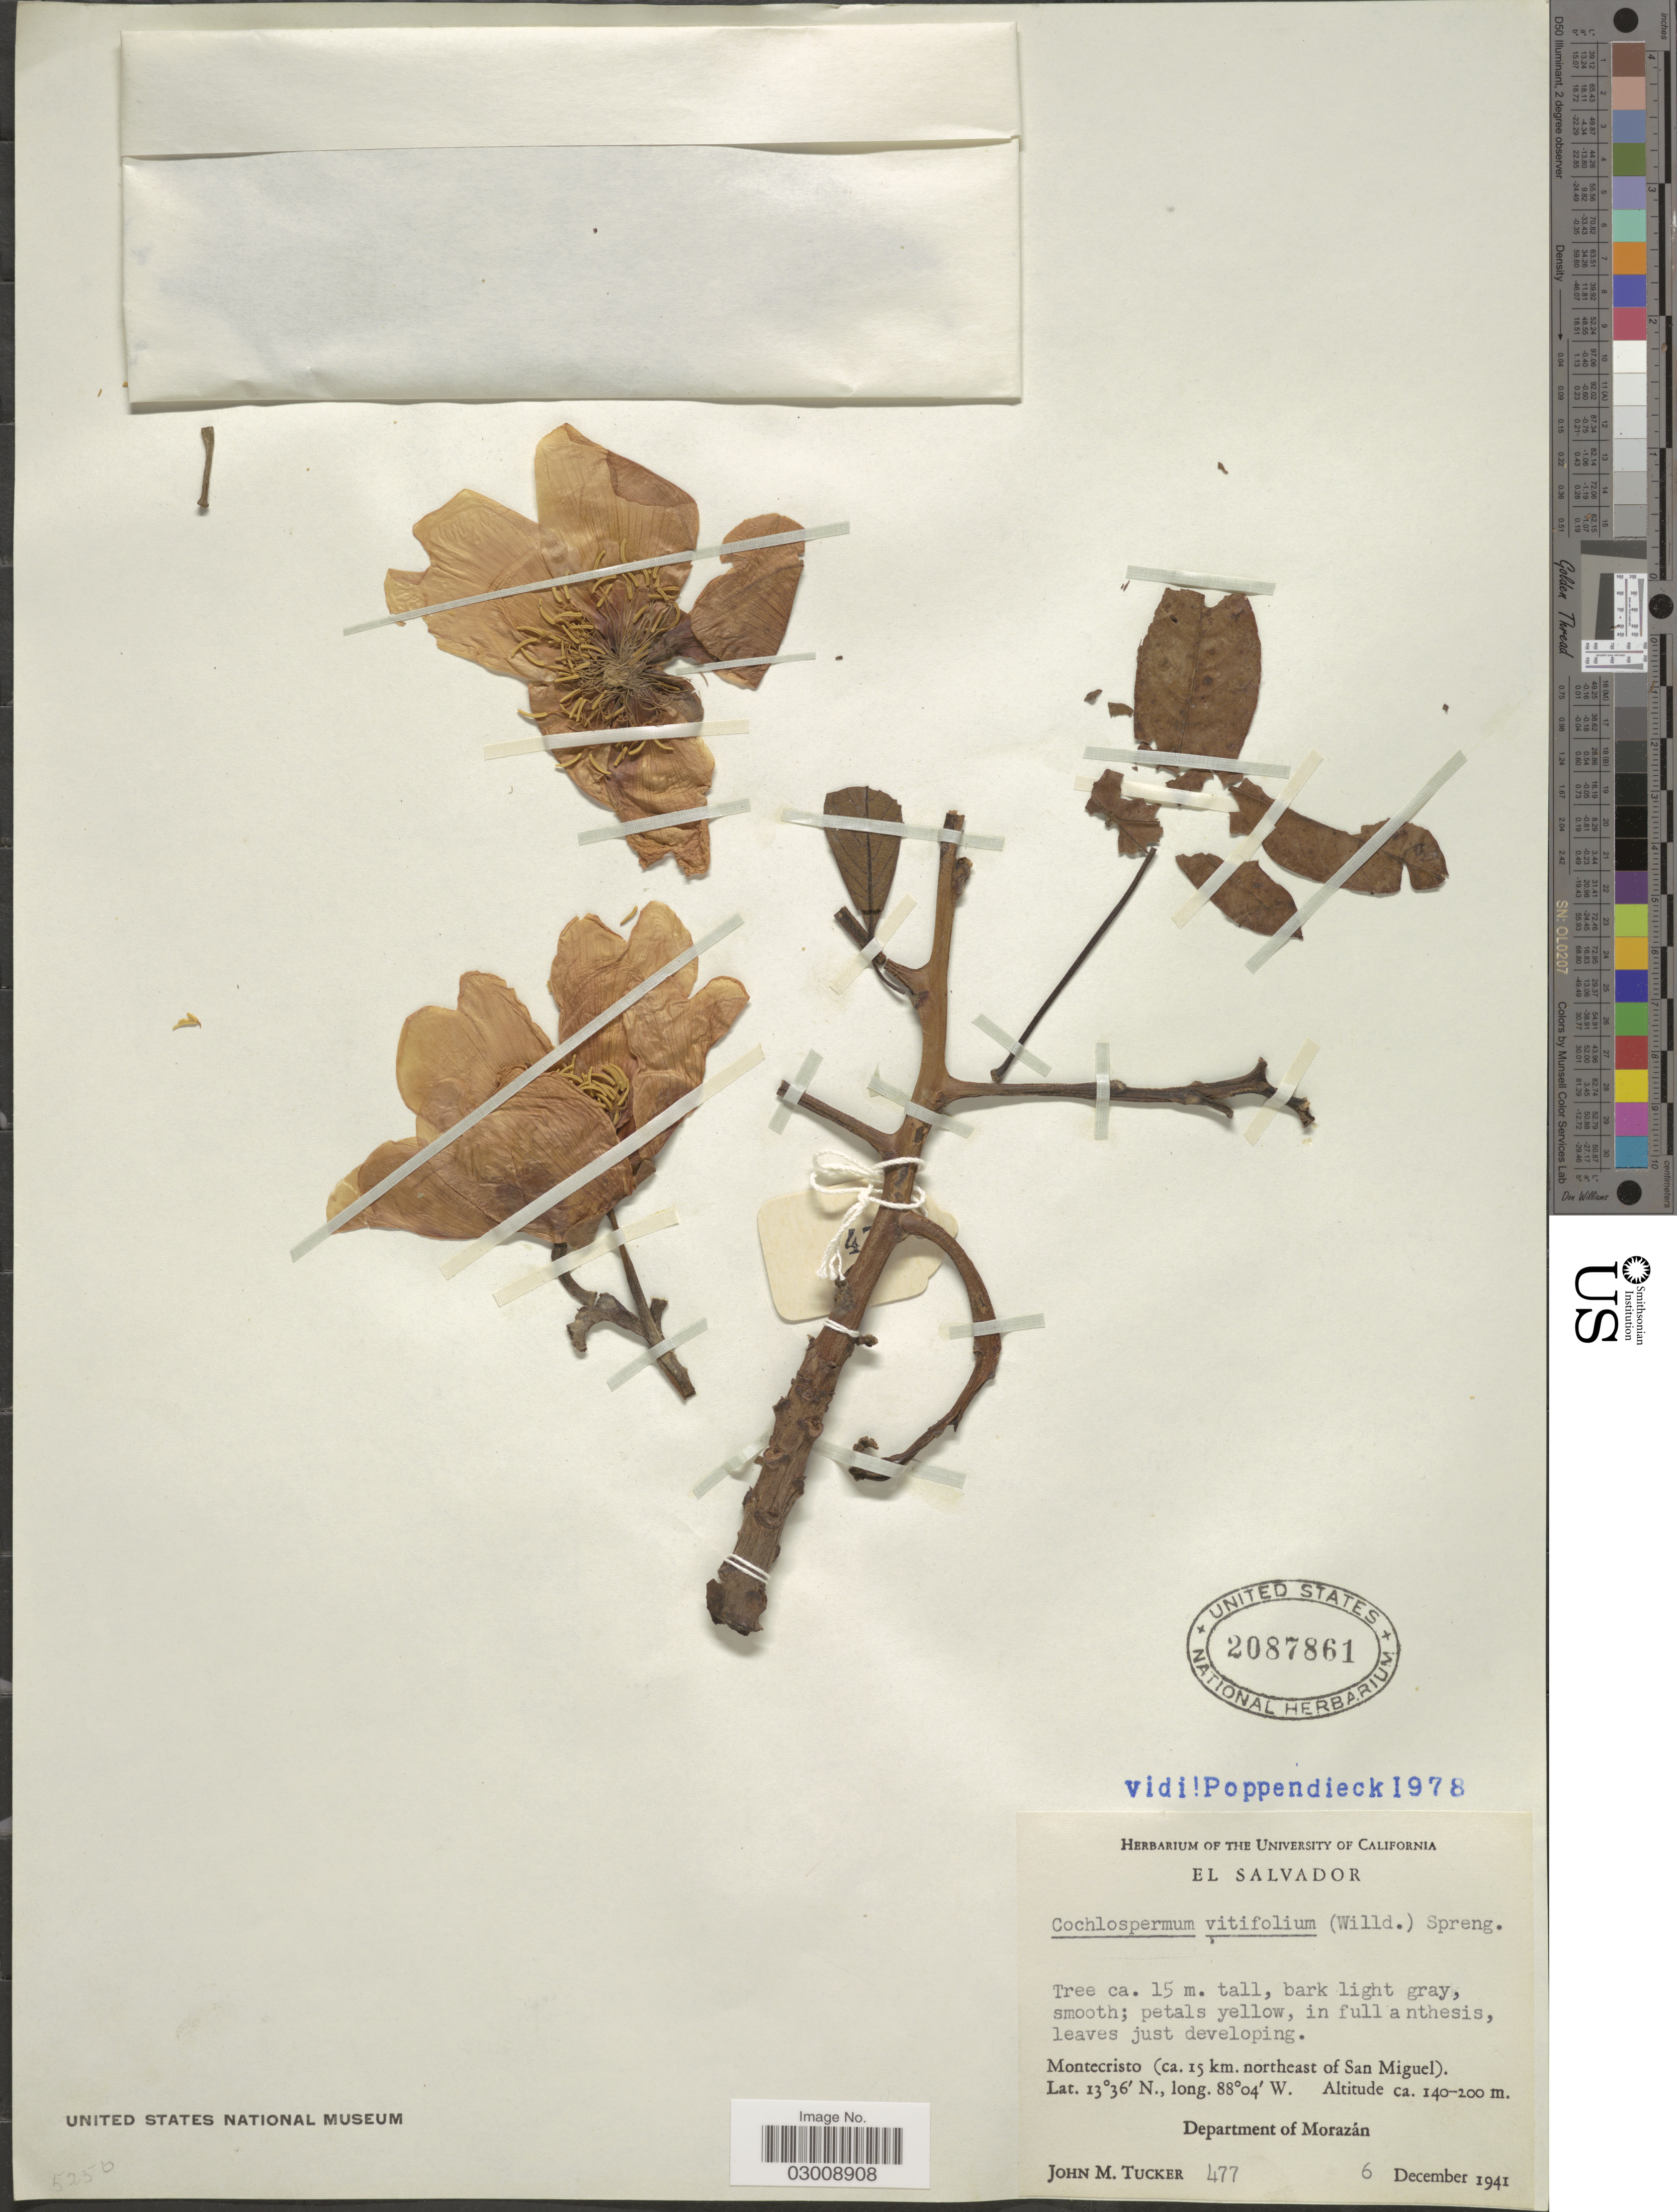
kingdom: Plantae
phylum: Tracheophyta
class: Magnoliopsida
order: Malvales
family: Cochlospermaceae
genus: Cochlospermum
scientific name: Cochlospermum vitifolium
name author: (Willd.) Spreng.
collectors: J. M. Tucker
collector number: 477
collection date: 1941-12-06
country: Honduras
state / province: Fco. Morazán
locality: Montecristo (ca. 15 km. northeast of San Miguel). Department of Morazán.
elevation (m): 140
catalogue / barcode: US 2087861